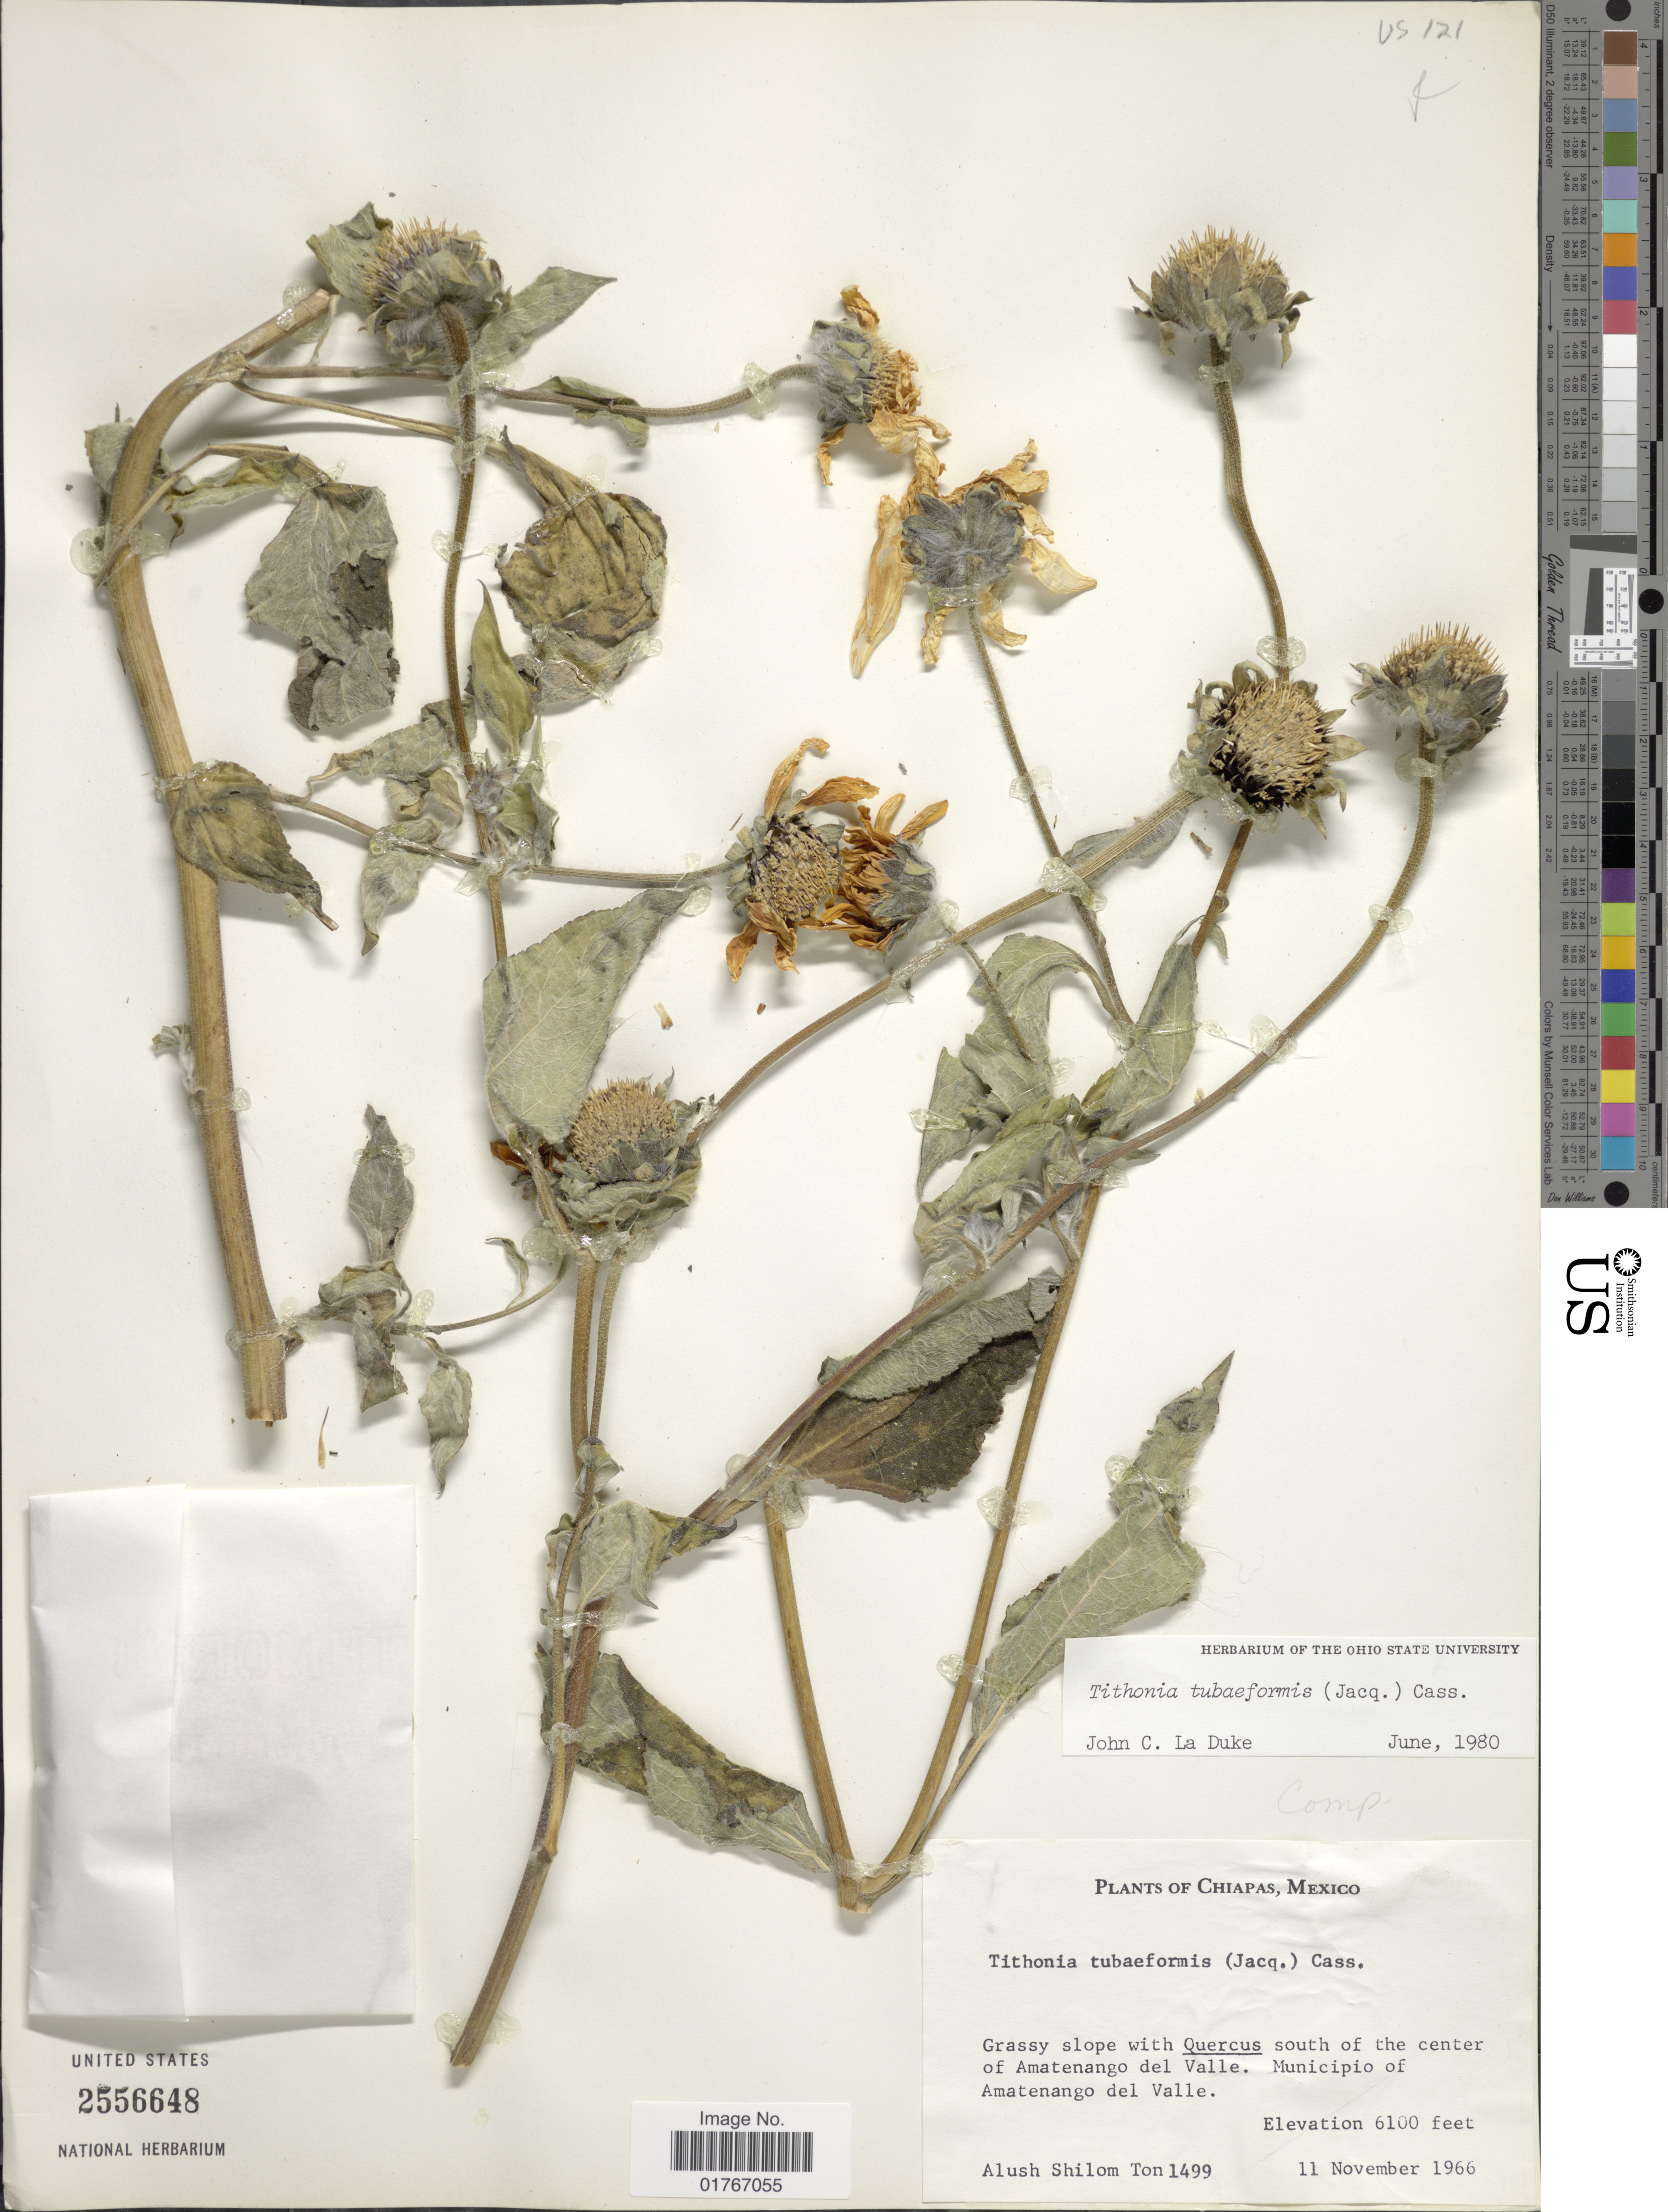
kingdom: Plantae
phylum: Tracheophyta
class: Magnoliopsida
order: Asterales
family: Asteraceae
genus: Tithonia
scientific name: Tithonia tubaeformis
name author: (Jacq.) Cass.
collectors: A. M. Ton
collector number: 1499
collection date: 1966-11-11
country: Mexico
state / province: Chiapas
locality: Grassy slope with Quercus south of center of Amatenango del Valle. Municipio of Amatenango del Valle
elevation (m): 1859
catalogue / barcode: US 2556648